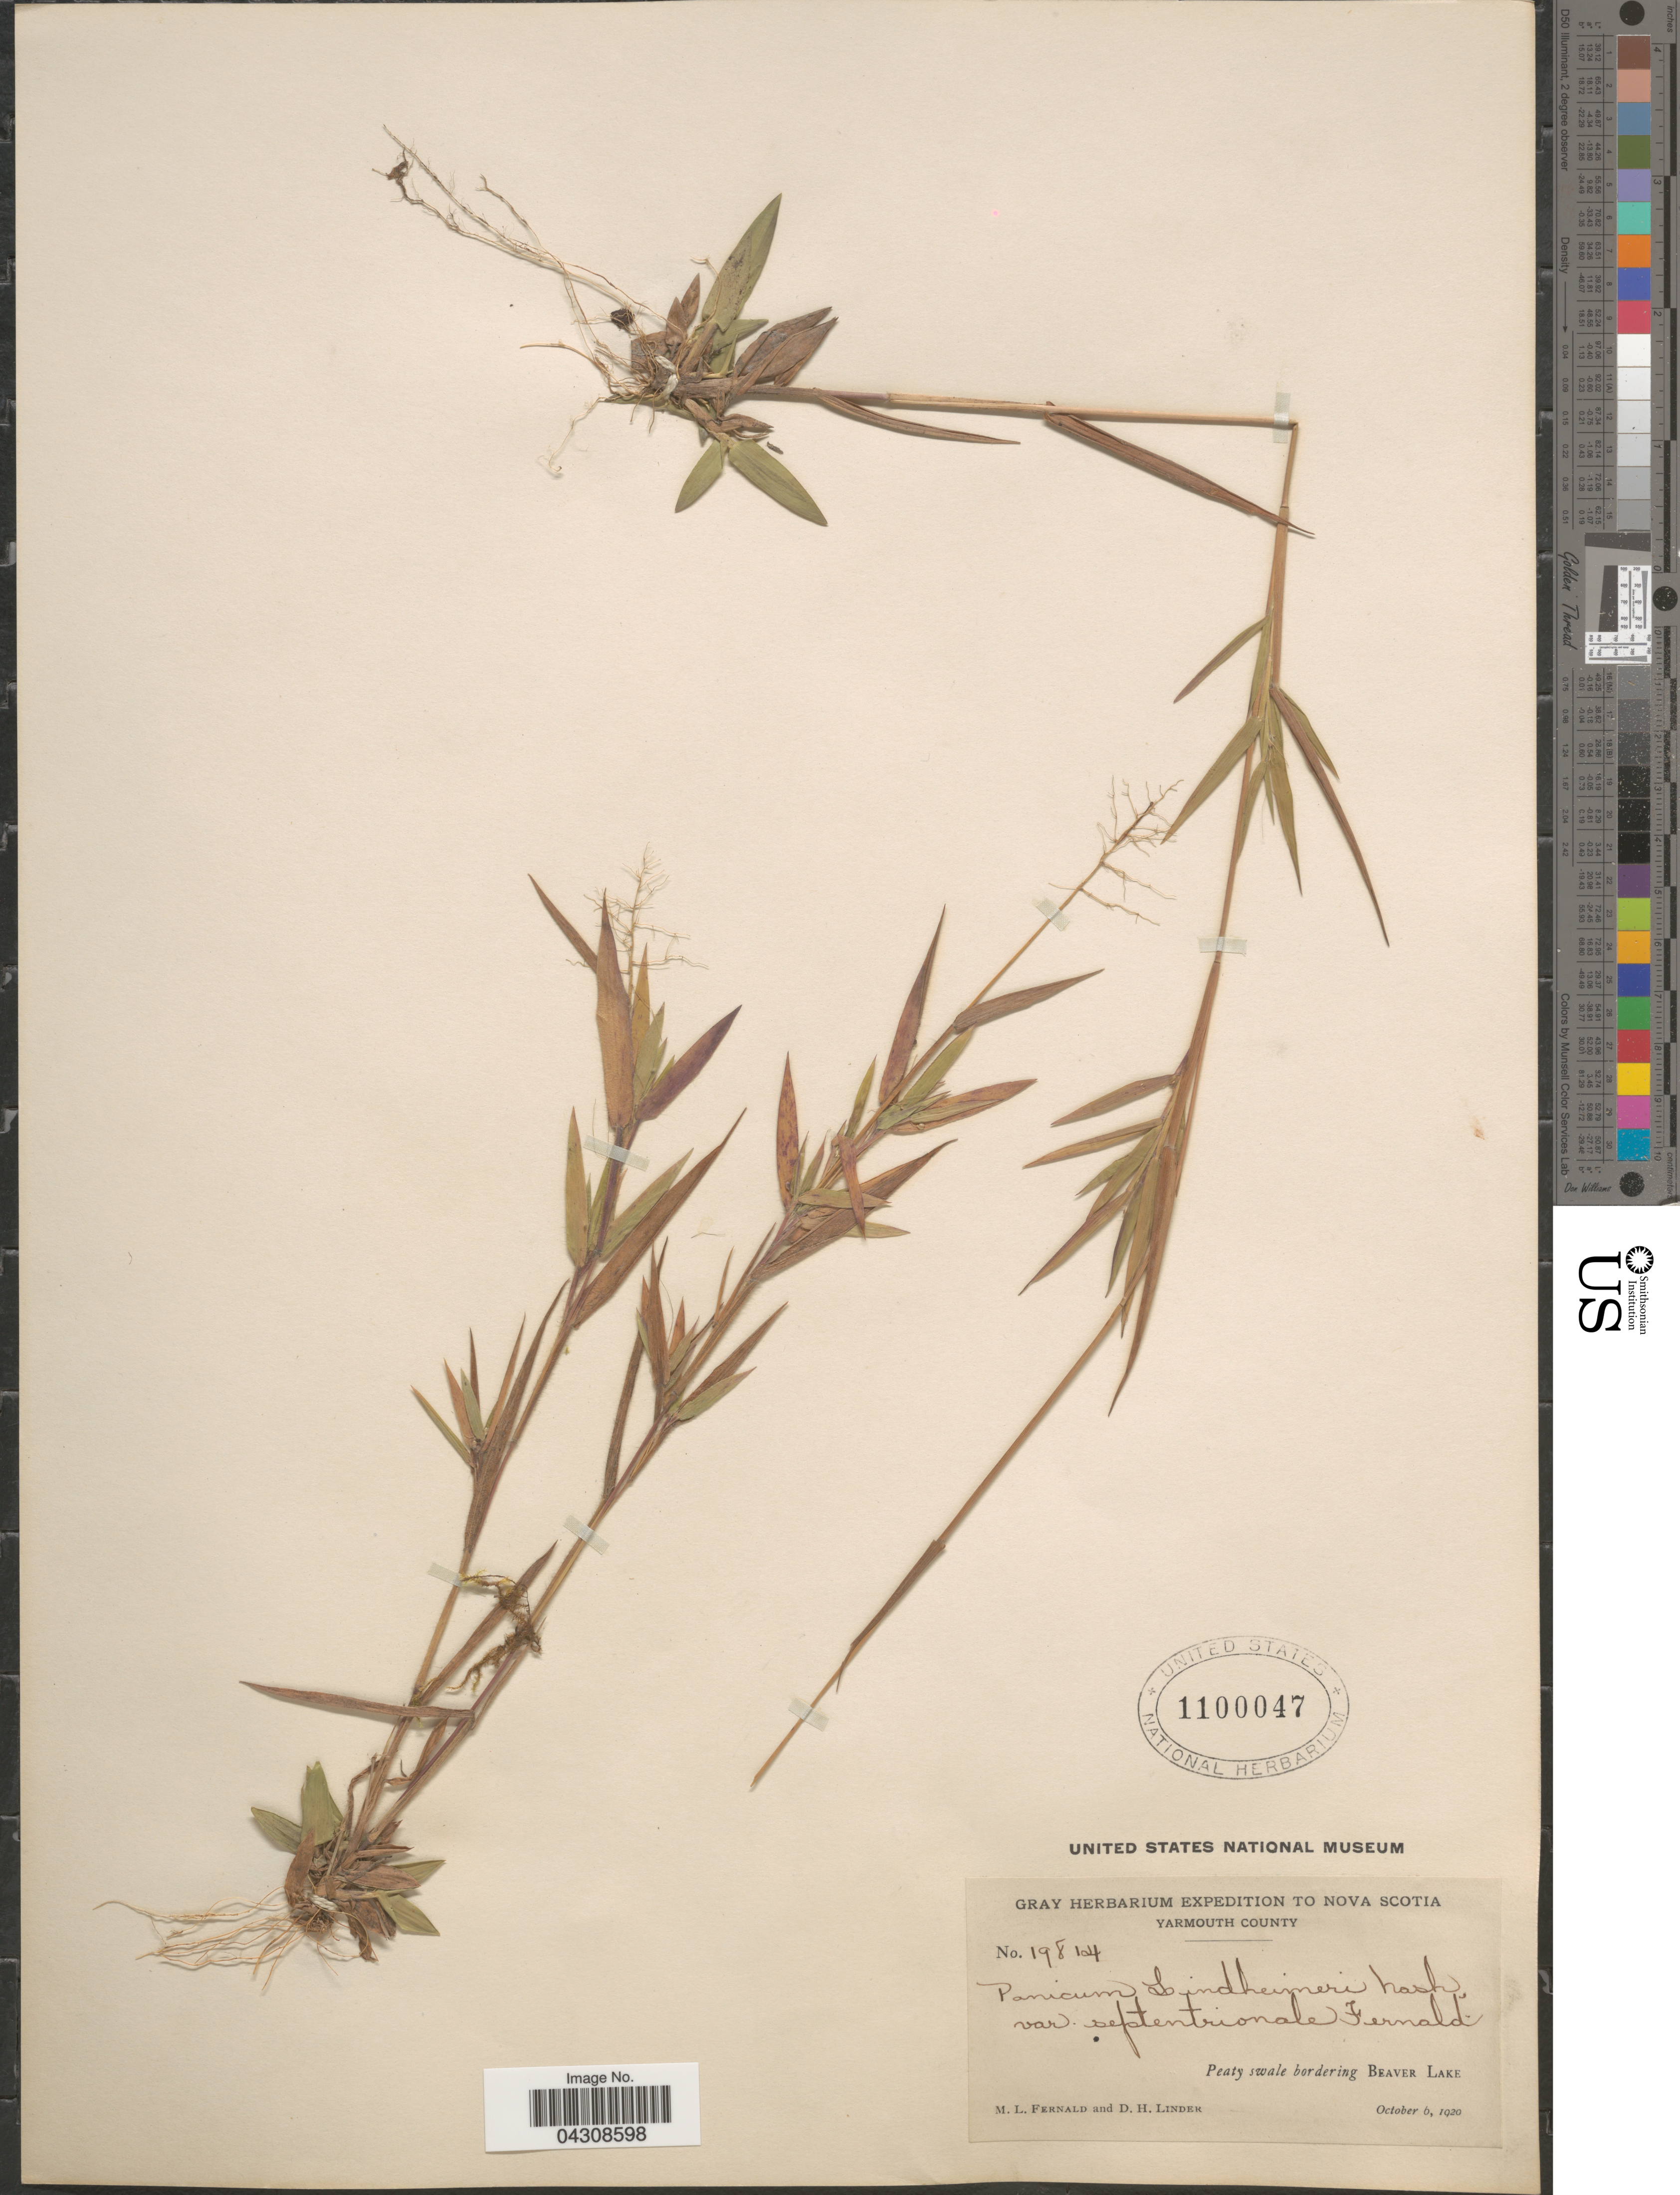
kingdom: Plantae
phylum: Tracheophyta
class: Liliopsida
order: Poales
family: Poaceae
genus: Dichanthelium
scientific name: Dichanthelium acuminatum var. acuminatum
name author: (Sw.) Gould & C.A. Clark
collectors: M. L. Fernald & D. Linder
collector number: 19814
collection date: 1920-10-06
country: Canada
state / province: Nova Scotia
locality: Gray Herbarium Expedition to Nova Scotia. Yarmouth County. Peaty swale bordering Beaver Lake.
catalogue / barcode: US 1100047